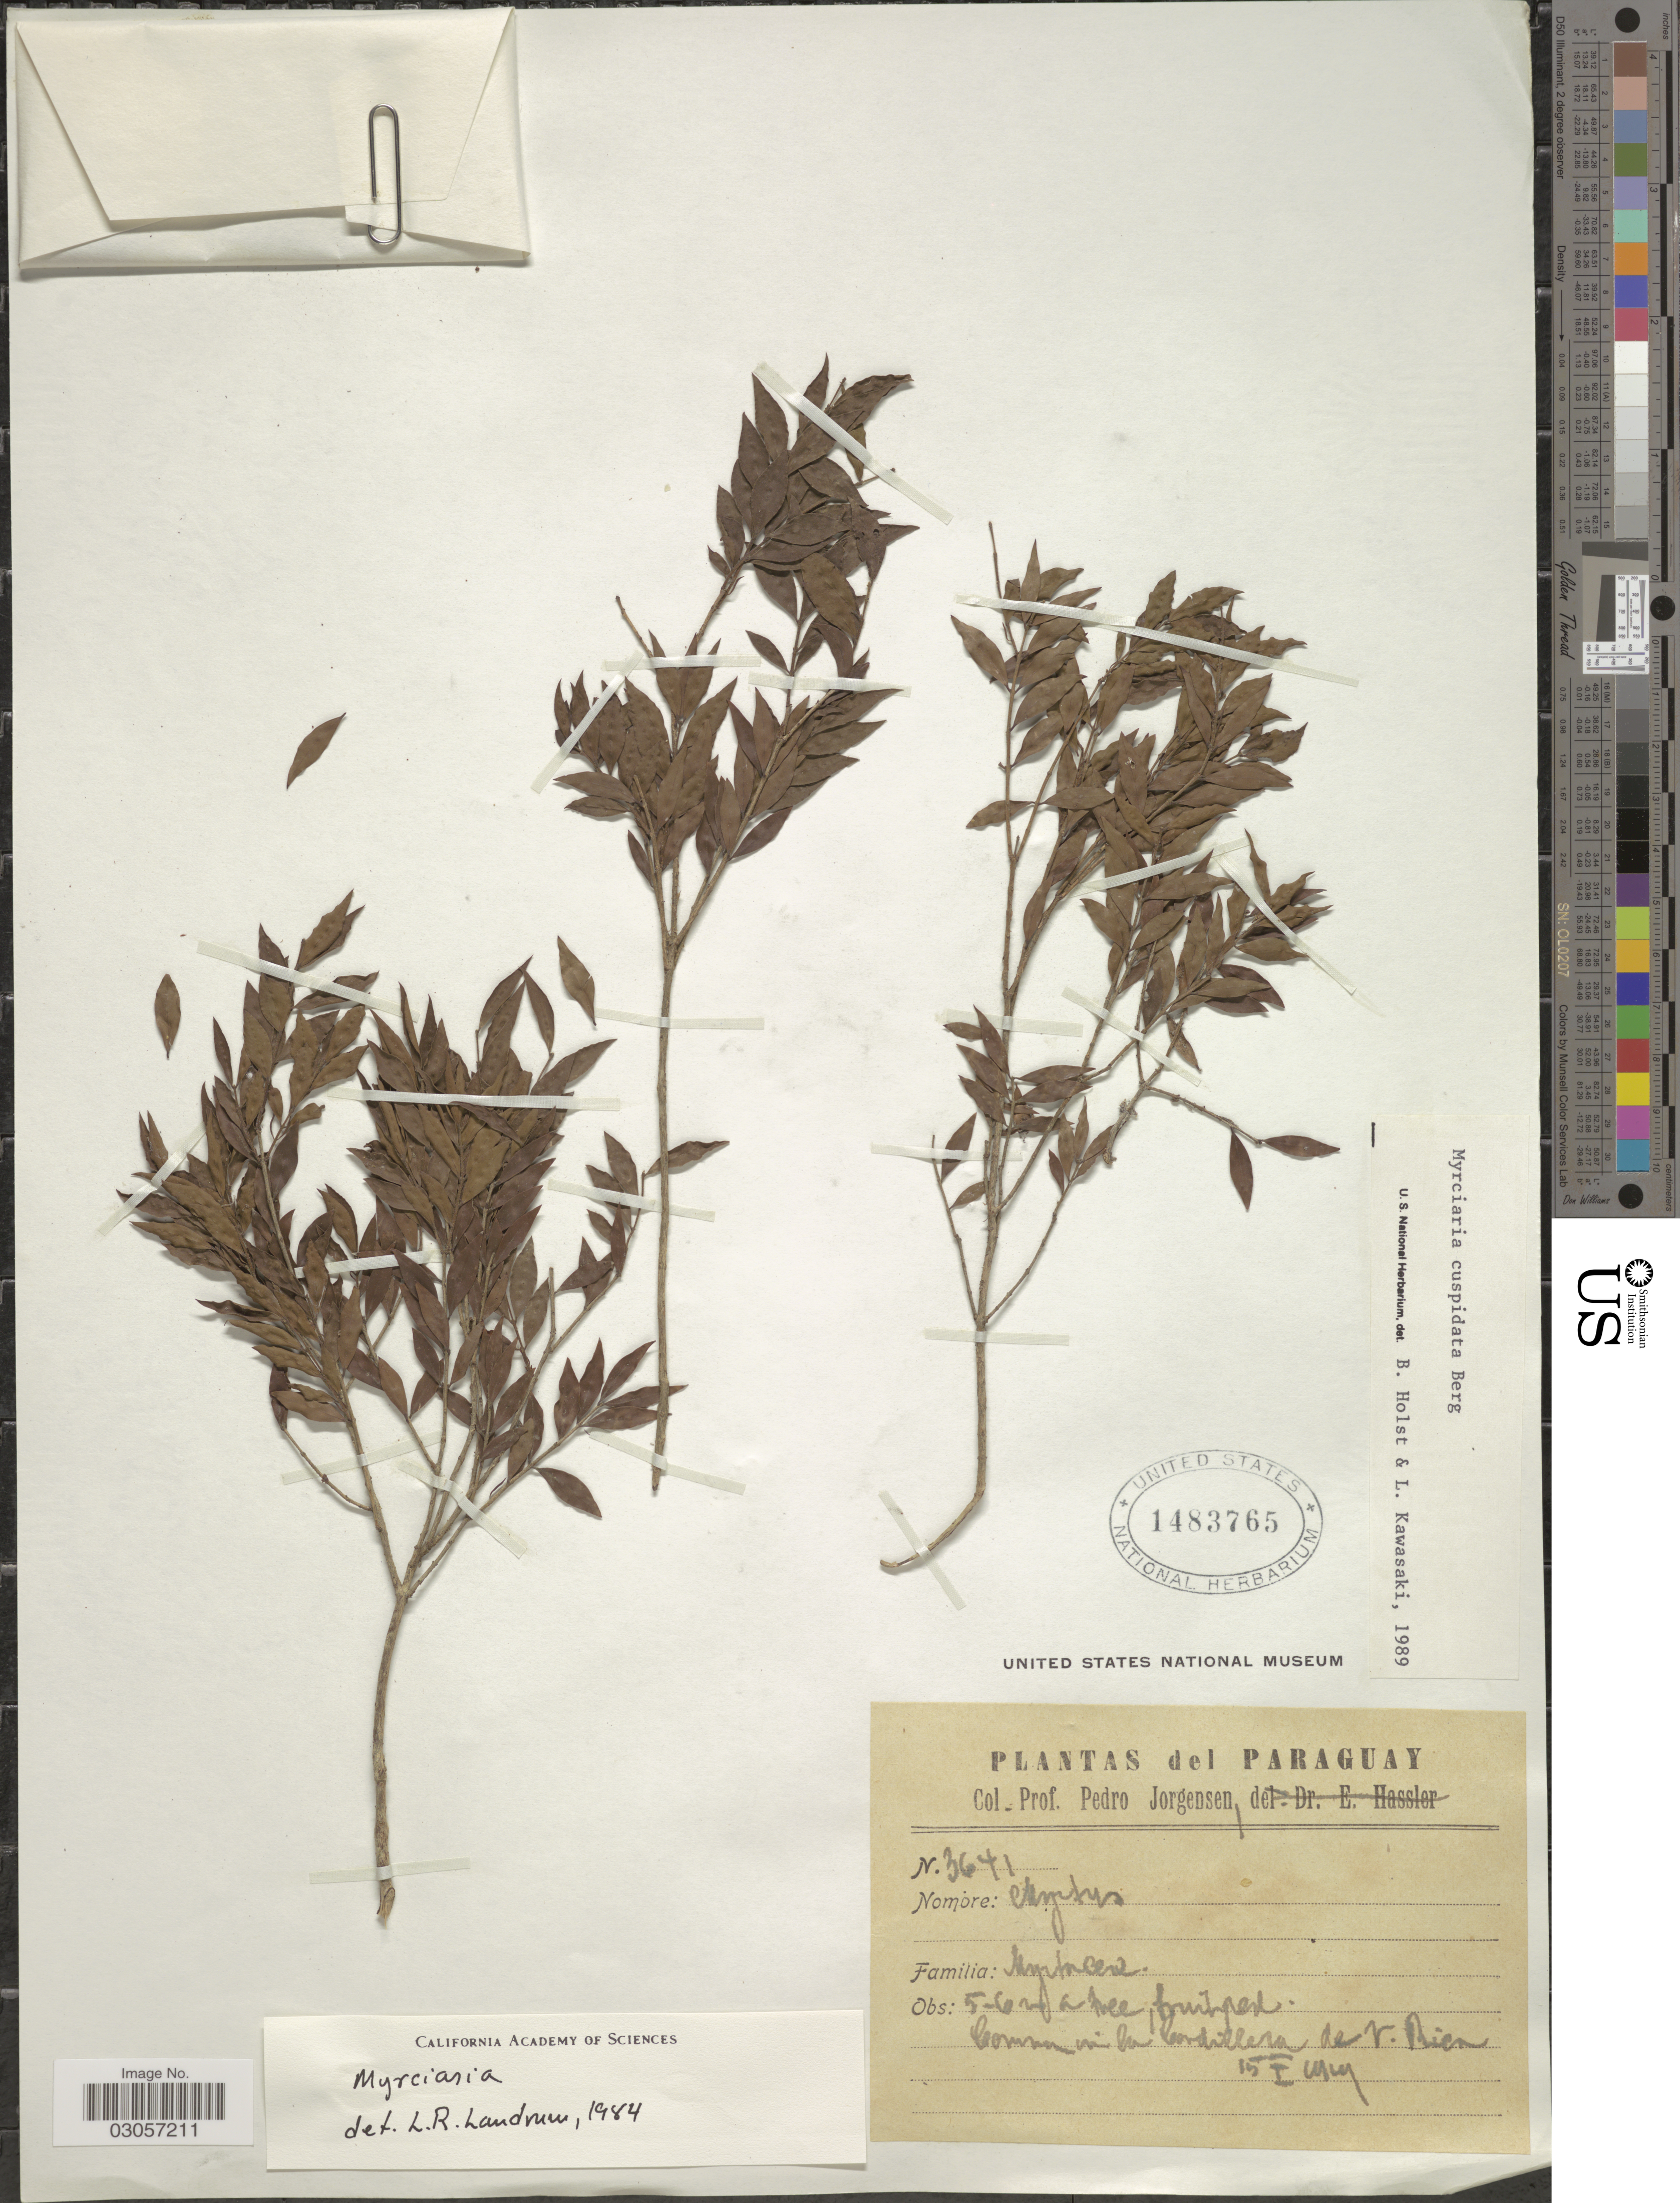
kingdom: Plantae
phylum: Tracheophyta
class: Magnoliopsida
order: Myrtales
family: Myrtaceae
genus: Myrciaria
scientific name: Myrciaria cuspidata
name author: O. Berg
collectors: P. Jörgensen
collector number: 3641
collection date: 1924-01-15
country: Paraguay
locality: Commun in la Cordillera de V. Rica.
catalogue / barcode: US 1483765